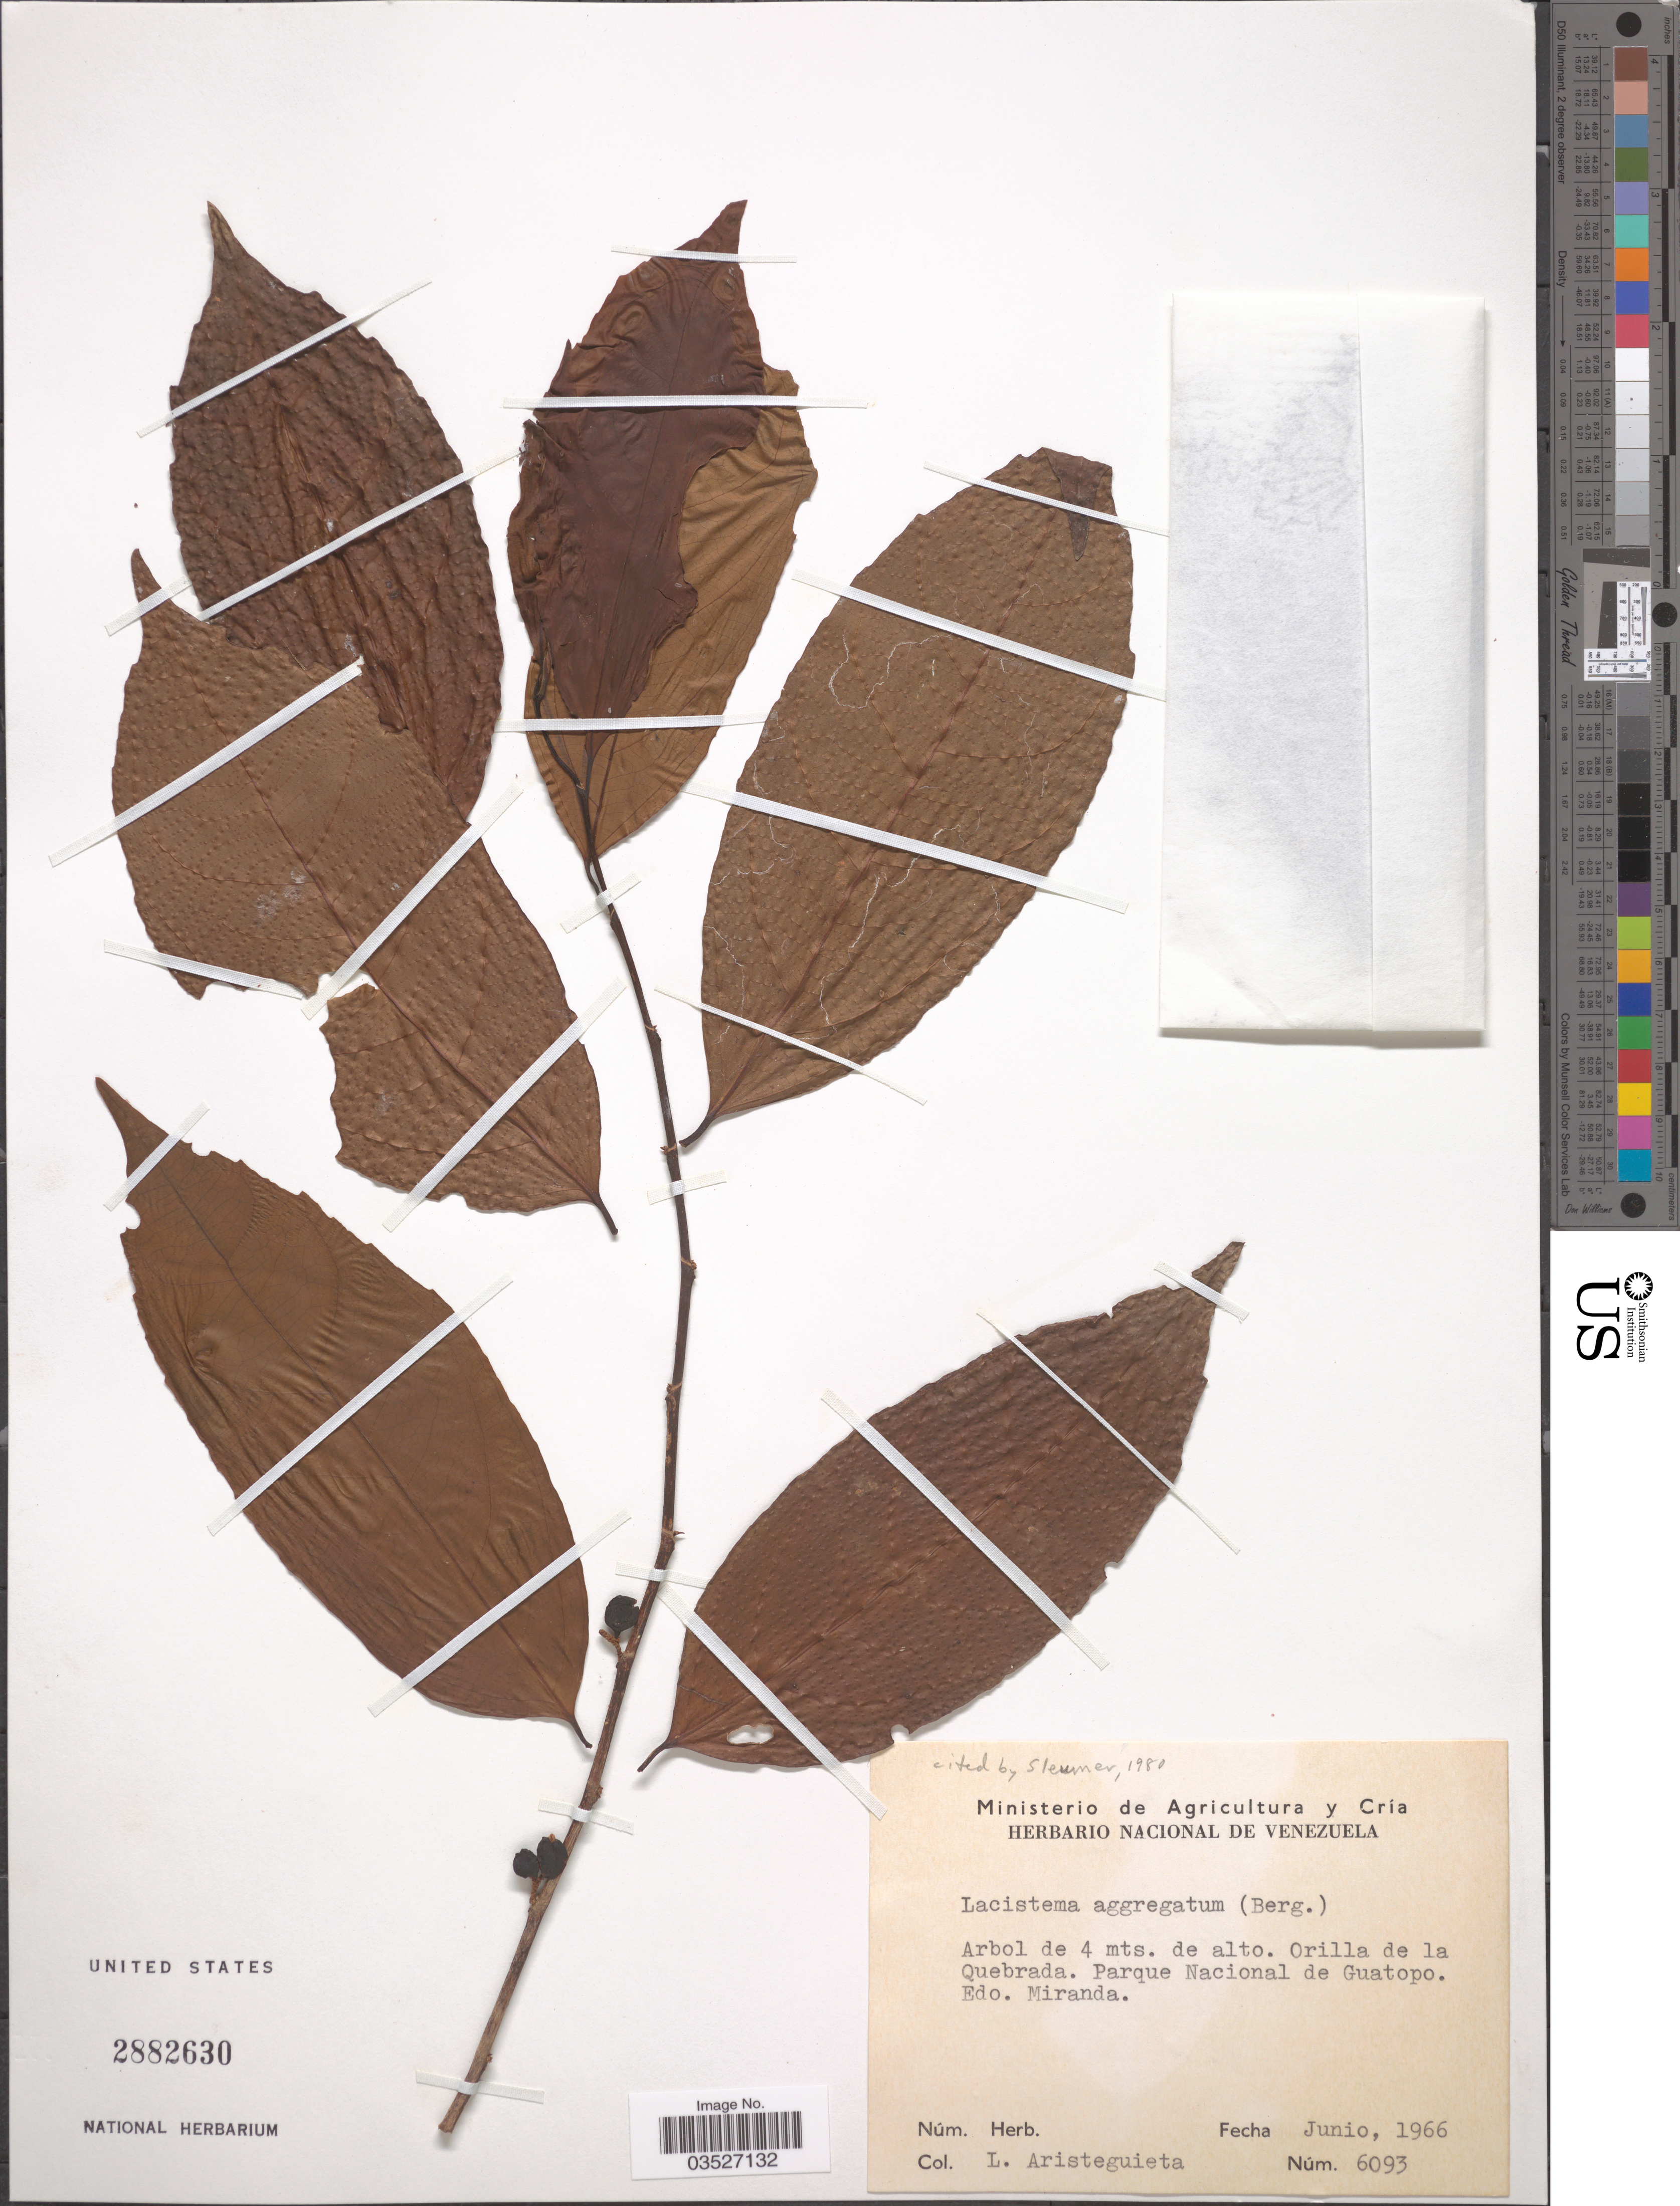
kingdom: Plantae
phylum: Tracheophyta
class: Magnoliopsida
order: Malpighiales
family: Lacistemataceae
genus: Lacistema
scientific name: Lacistema aggregatum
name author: (P.J. Bergius) Rusby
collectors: L. Aristeguieta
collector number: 6093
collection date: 1966-06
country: Venezuela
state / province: Miranda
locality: Orilla de la Quebrada. Parque Nacional de Guatopo.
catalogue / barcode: US 2882630